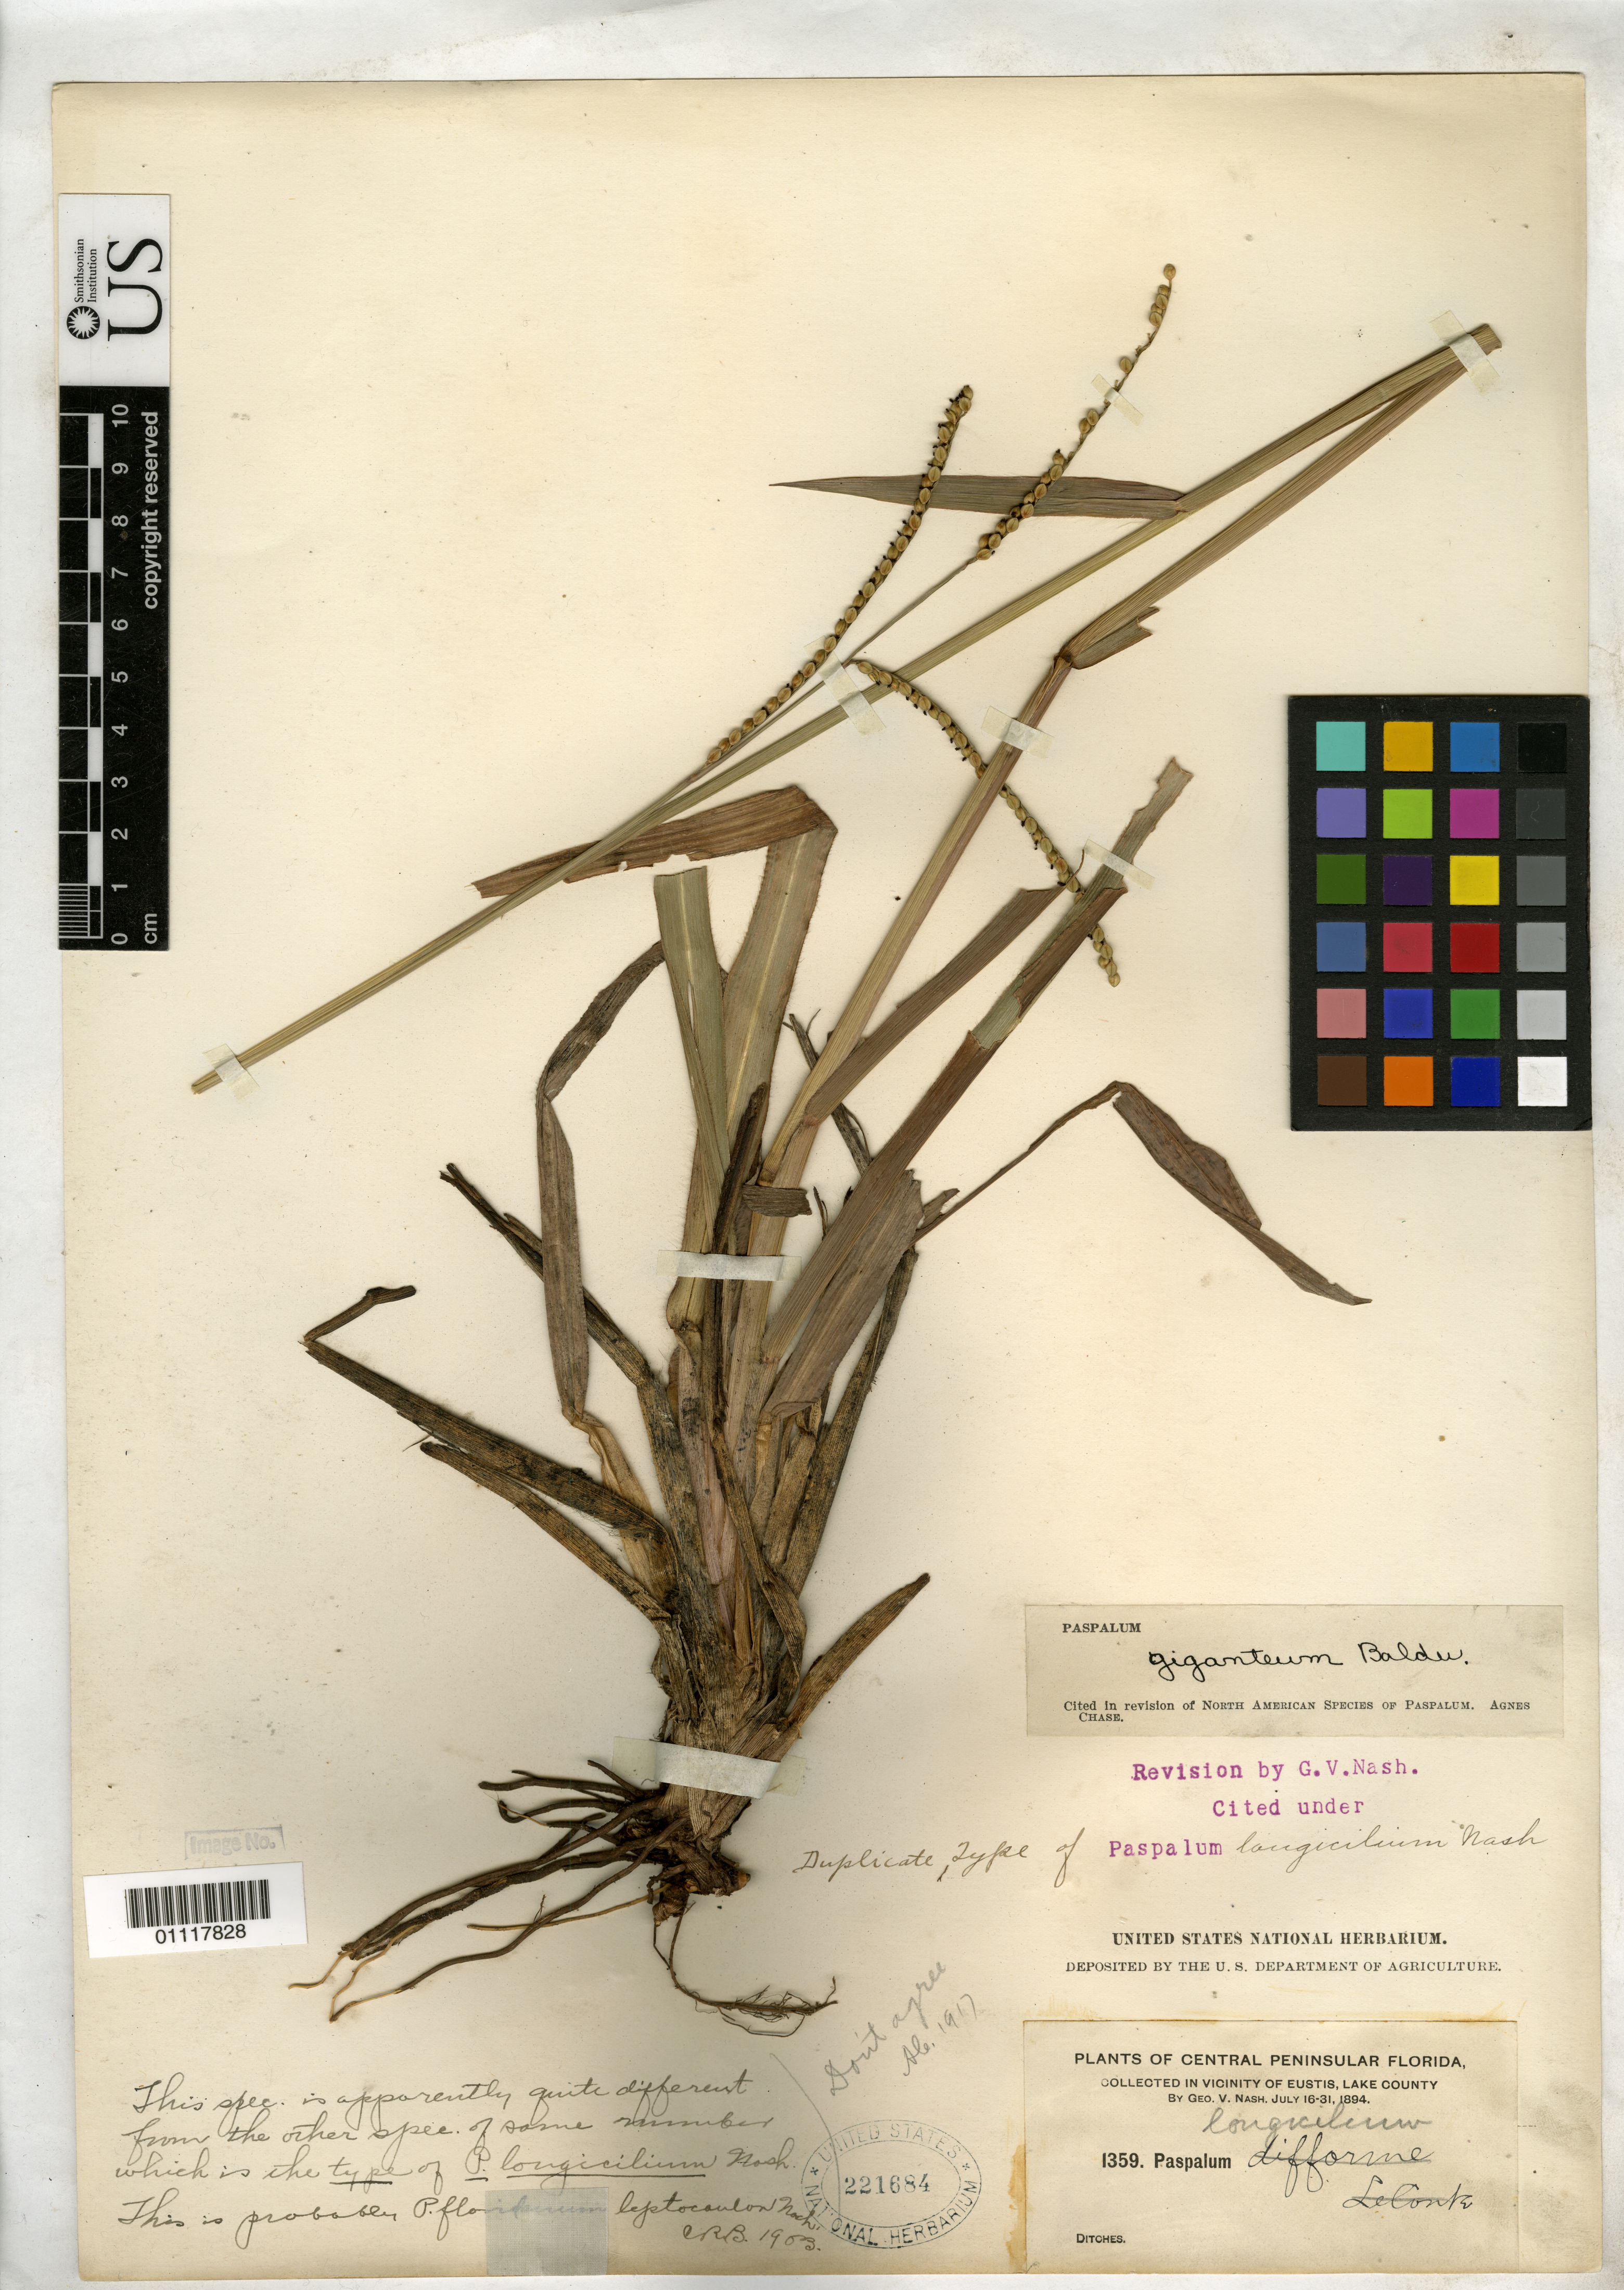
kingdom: Plantae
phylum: Tracheophyta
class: Liliopsida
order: Poales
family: Poaceae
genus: Paspalum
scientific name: Paspalum longicilium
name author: Nash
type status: Isotype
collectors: G. V. Nash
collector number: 1359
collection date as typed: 16 Jul 1894 to 31 Jul 1894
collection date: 1894-07-16/1894-07-31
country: United States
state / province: Florida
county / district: Lake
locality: Vicinity of Eustis, Lake County.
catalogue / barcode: US 221684